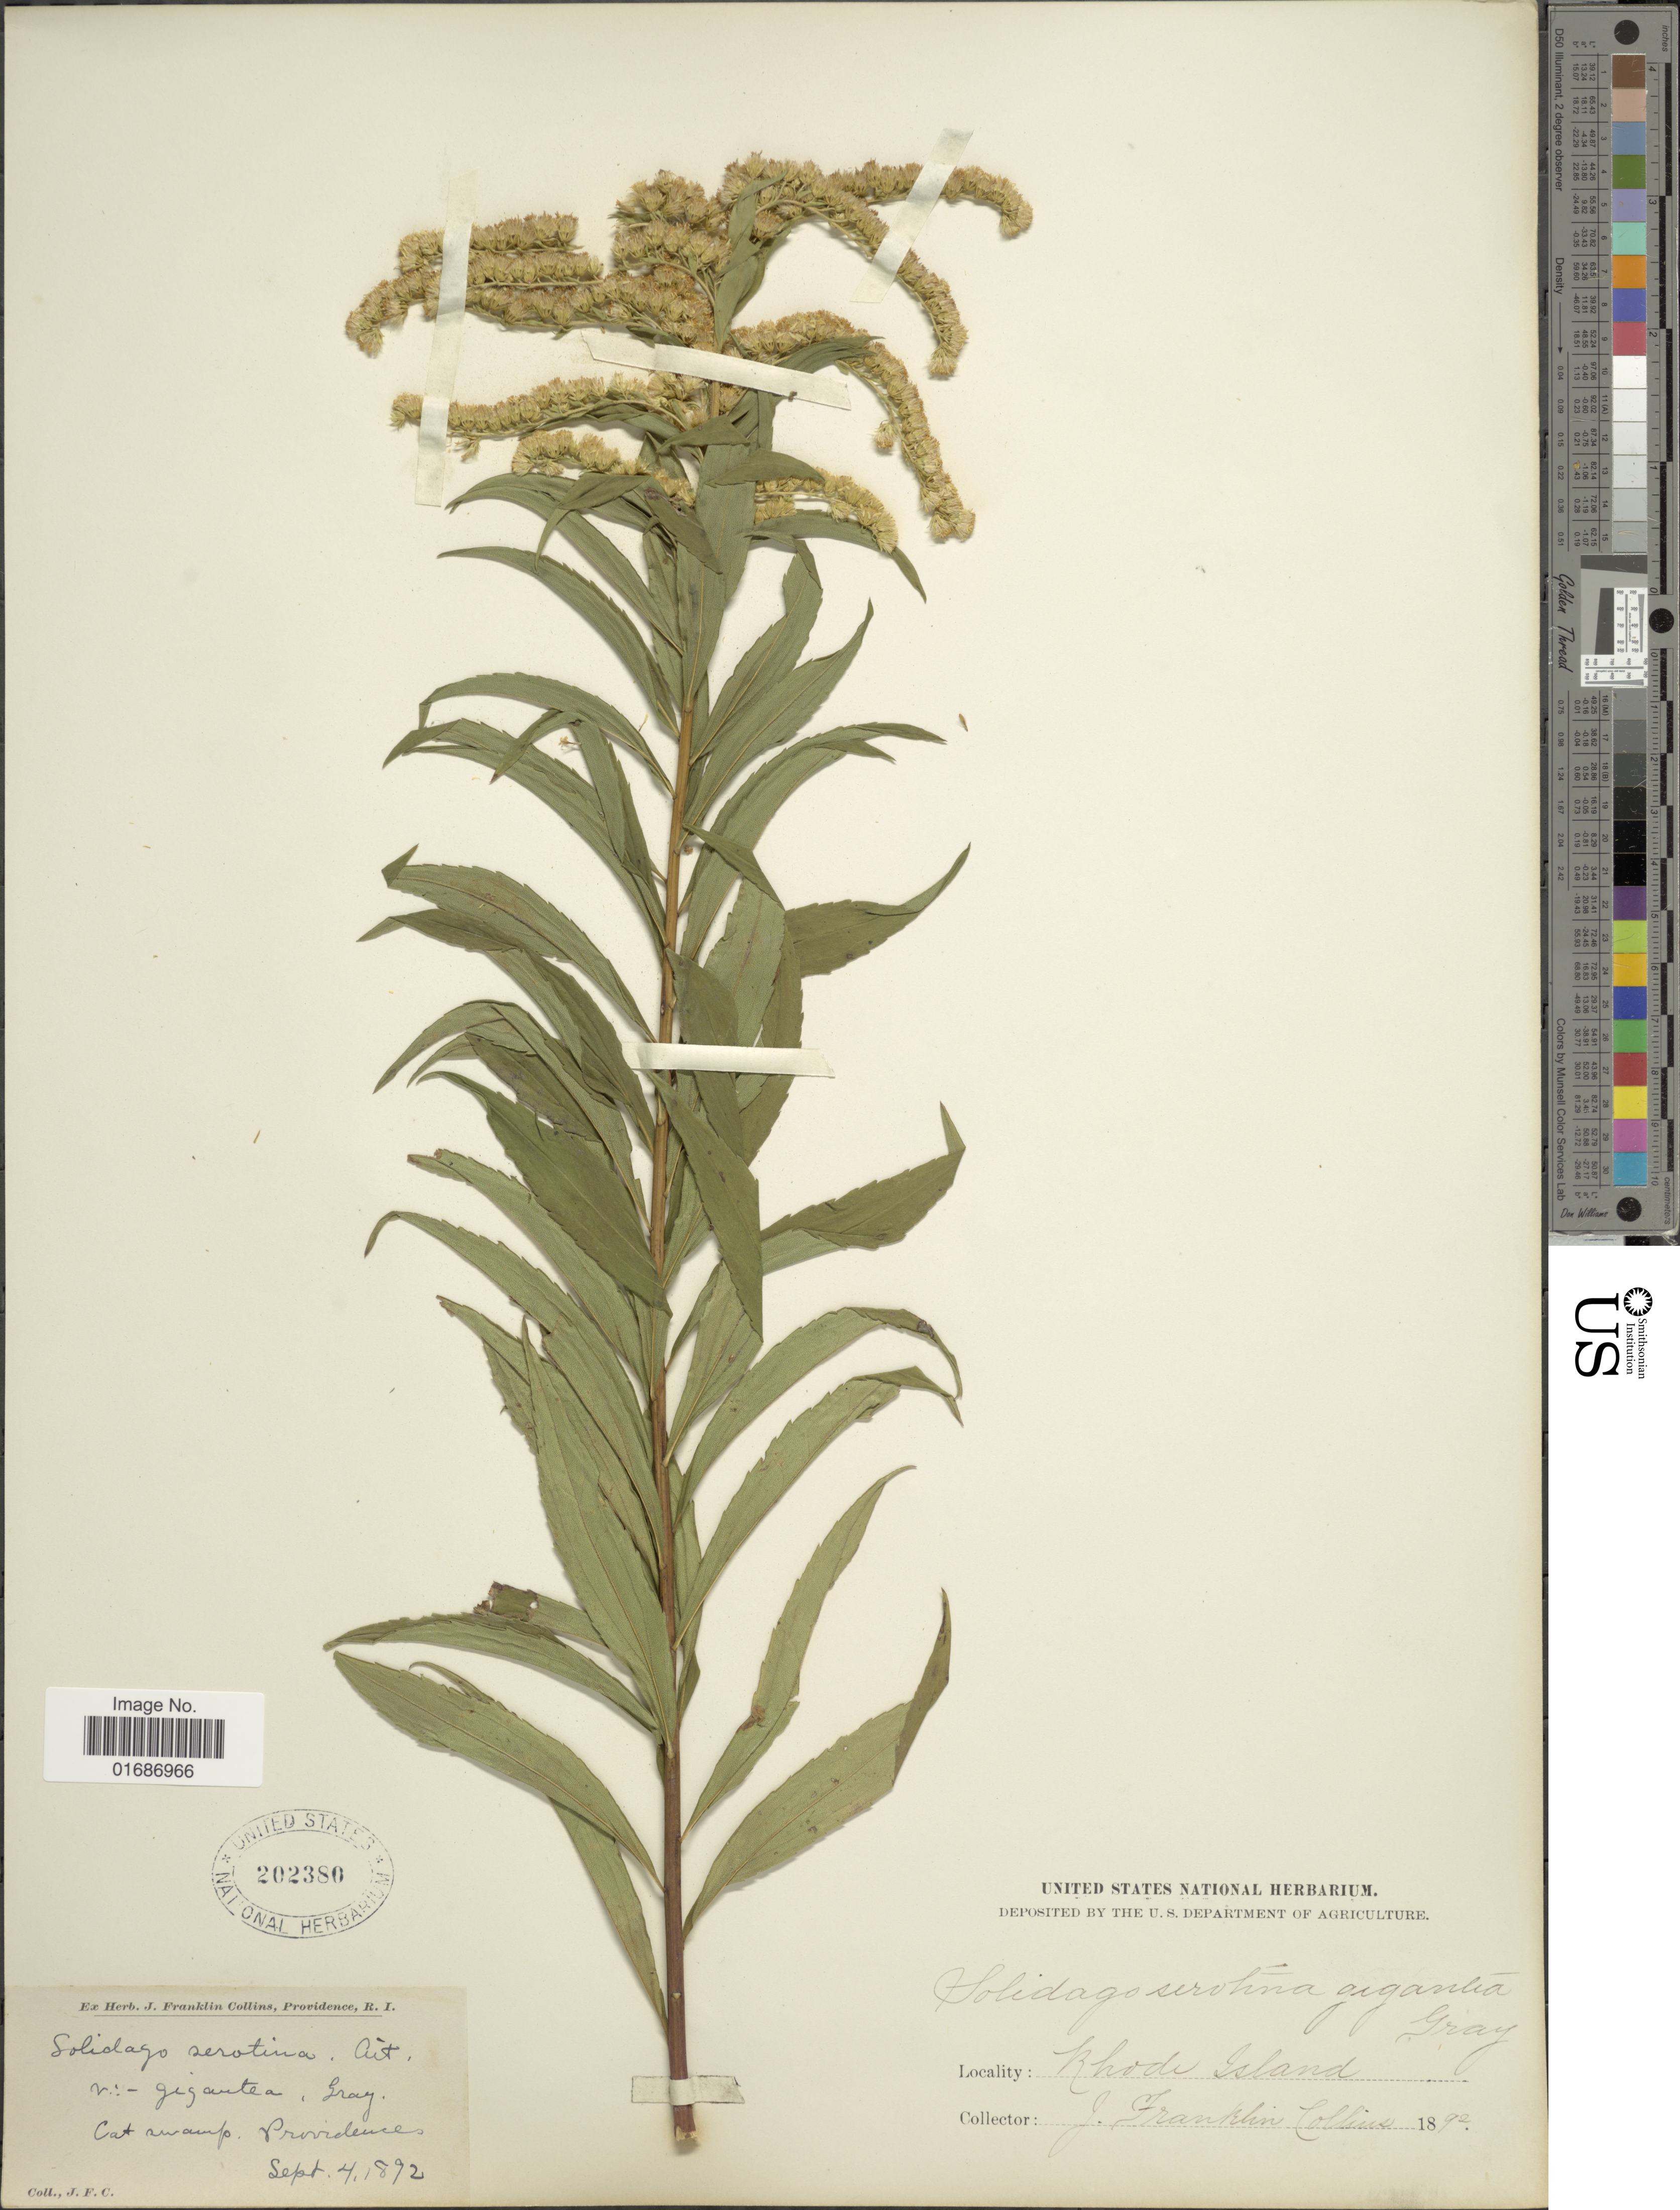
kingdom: Plantae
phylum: Tracheophyta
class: Magnoliopsida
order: Asterales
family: Asteraceae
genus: Solidago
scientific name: Solidago gigantea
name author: Aiton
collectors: J. Collins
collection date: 1892-09-04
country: United States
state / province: Rhode Island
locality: Cat swamp, Providence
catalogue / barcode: US 202380